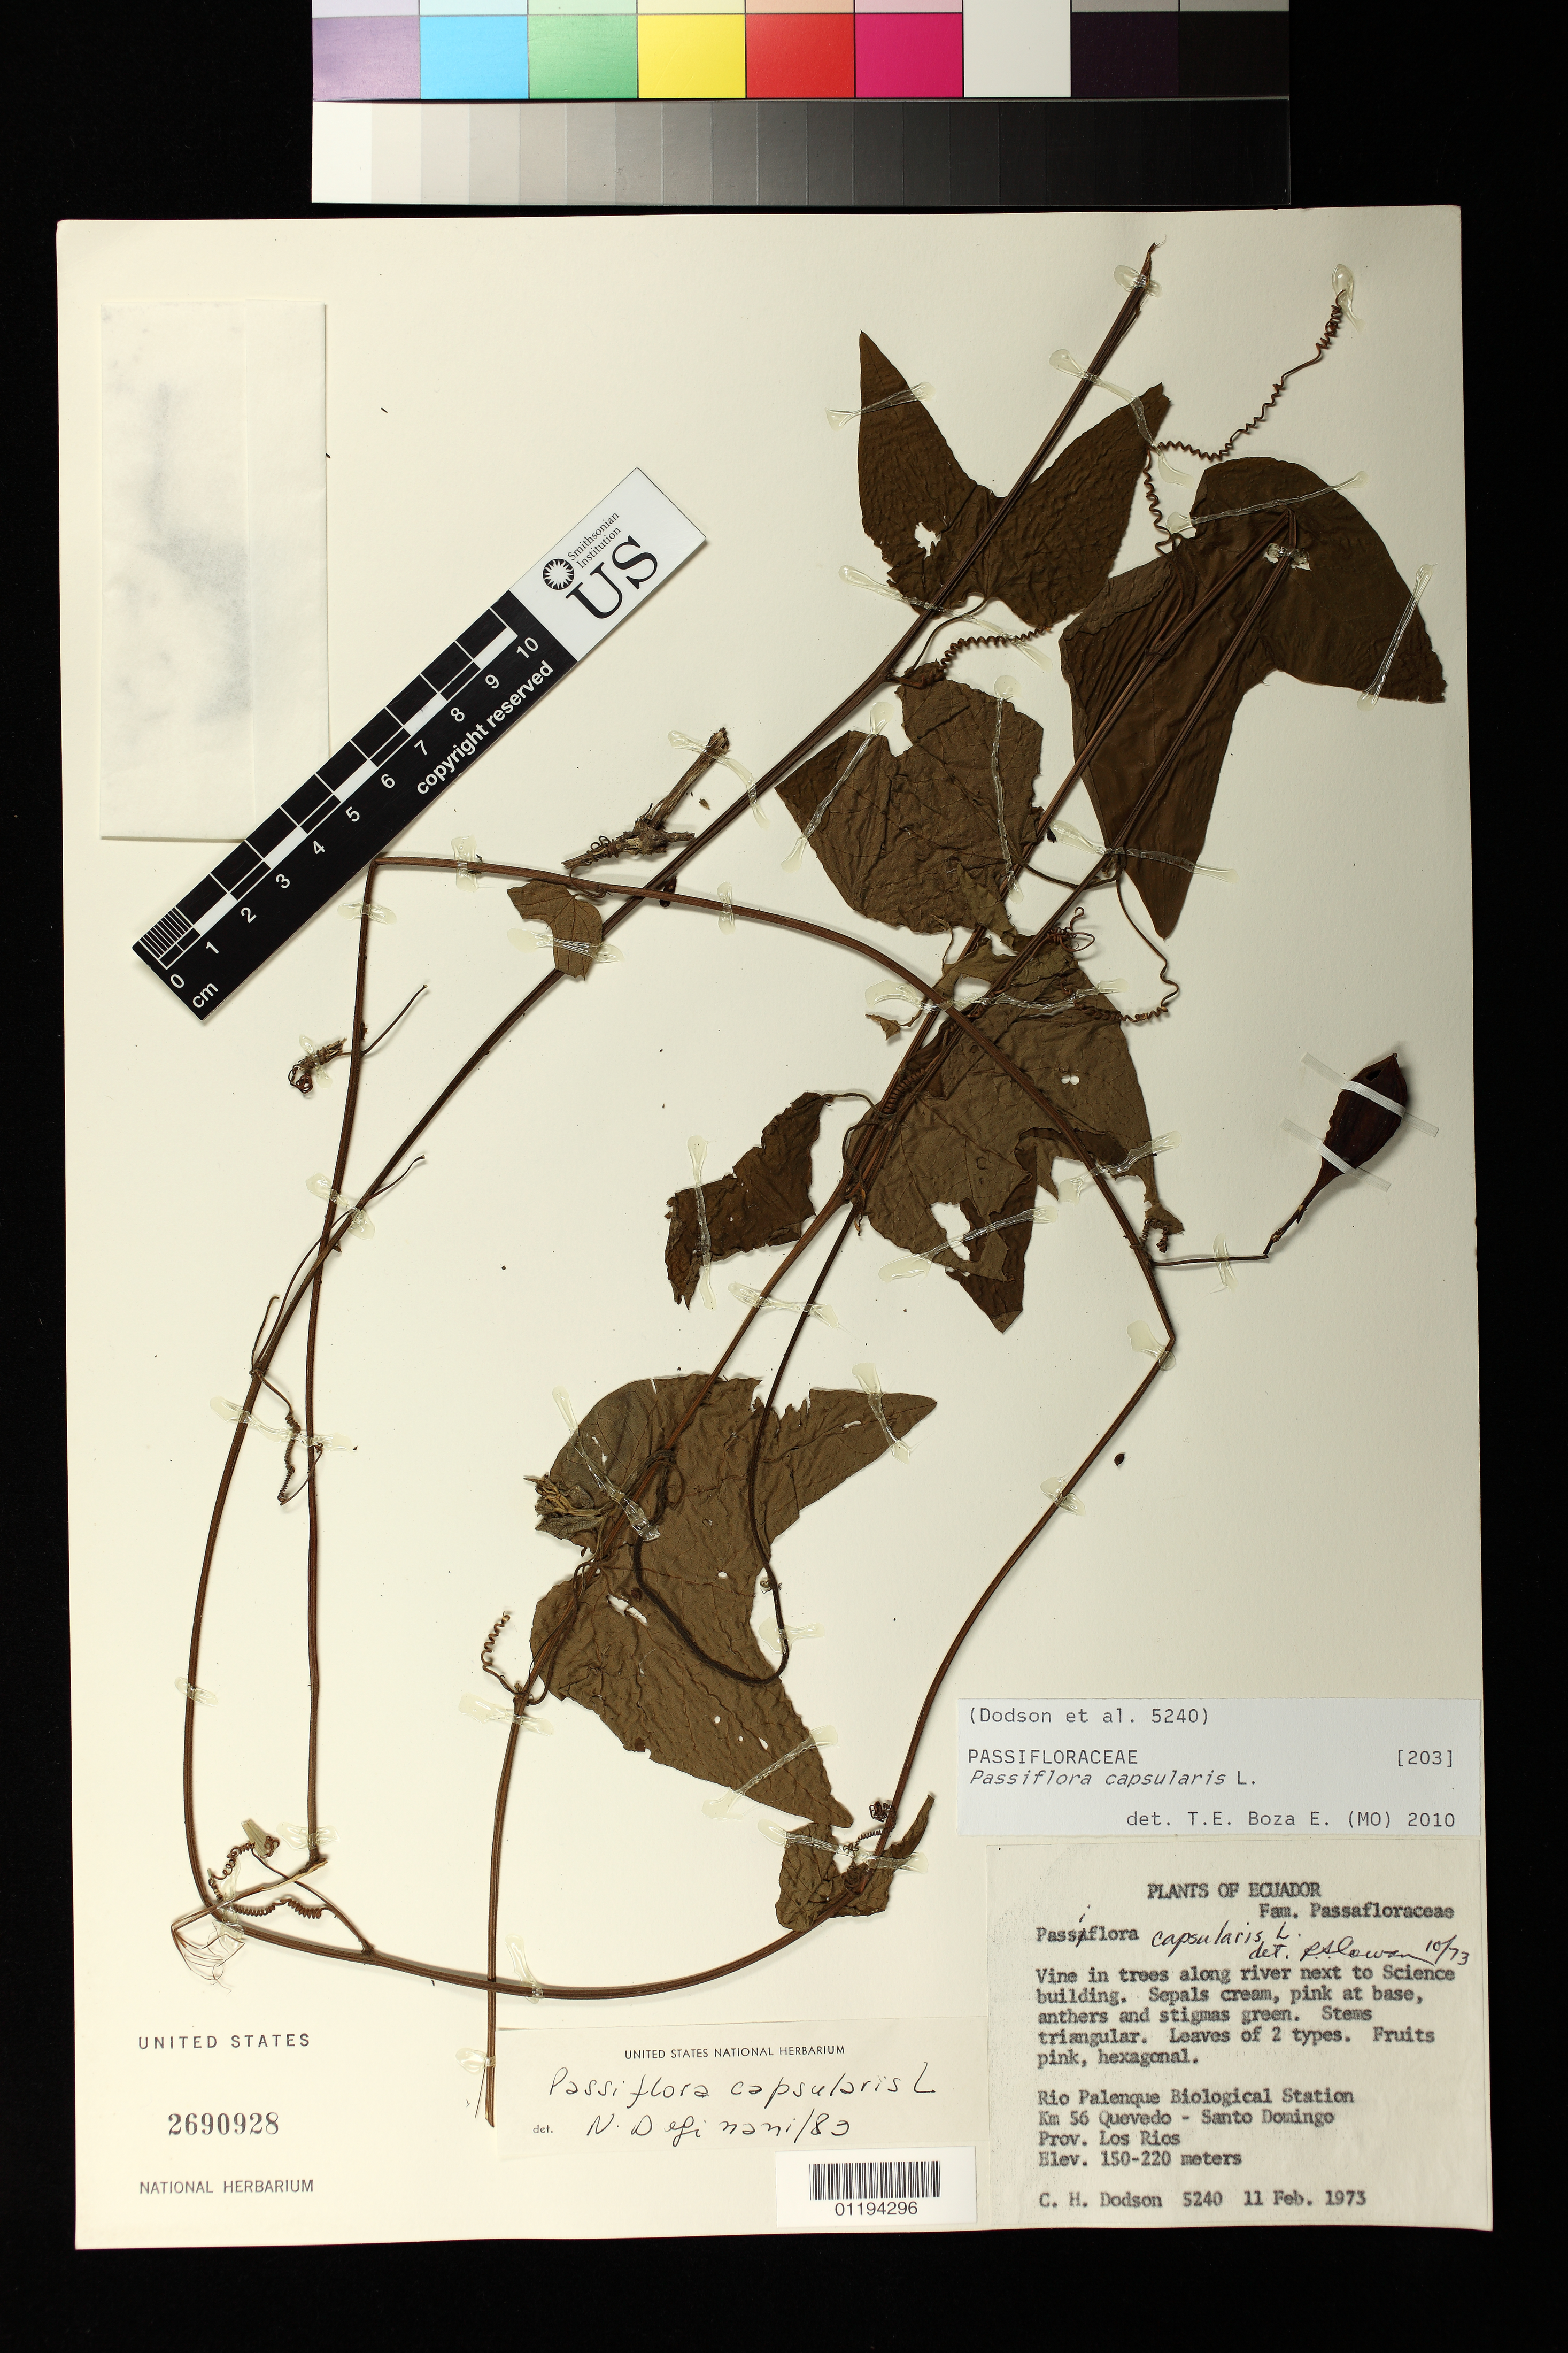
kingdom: Plantae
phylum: Tracheophyta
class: Magnoliopsida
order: Malpighiales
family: Passifloraceae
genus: Passiflora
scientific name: Passiflora capsularis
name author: L.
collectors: C. H. Dodson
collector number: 5240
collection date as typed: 02 Nov 1973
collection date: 1973-11-02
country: Ecuador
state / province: Los Rios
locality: Rio Palenque Biological Station Km 56 Quevedo - Santo Domingo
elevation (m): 150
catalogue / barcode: US 2690928